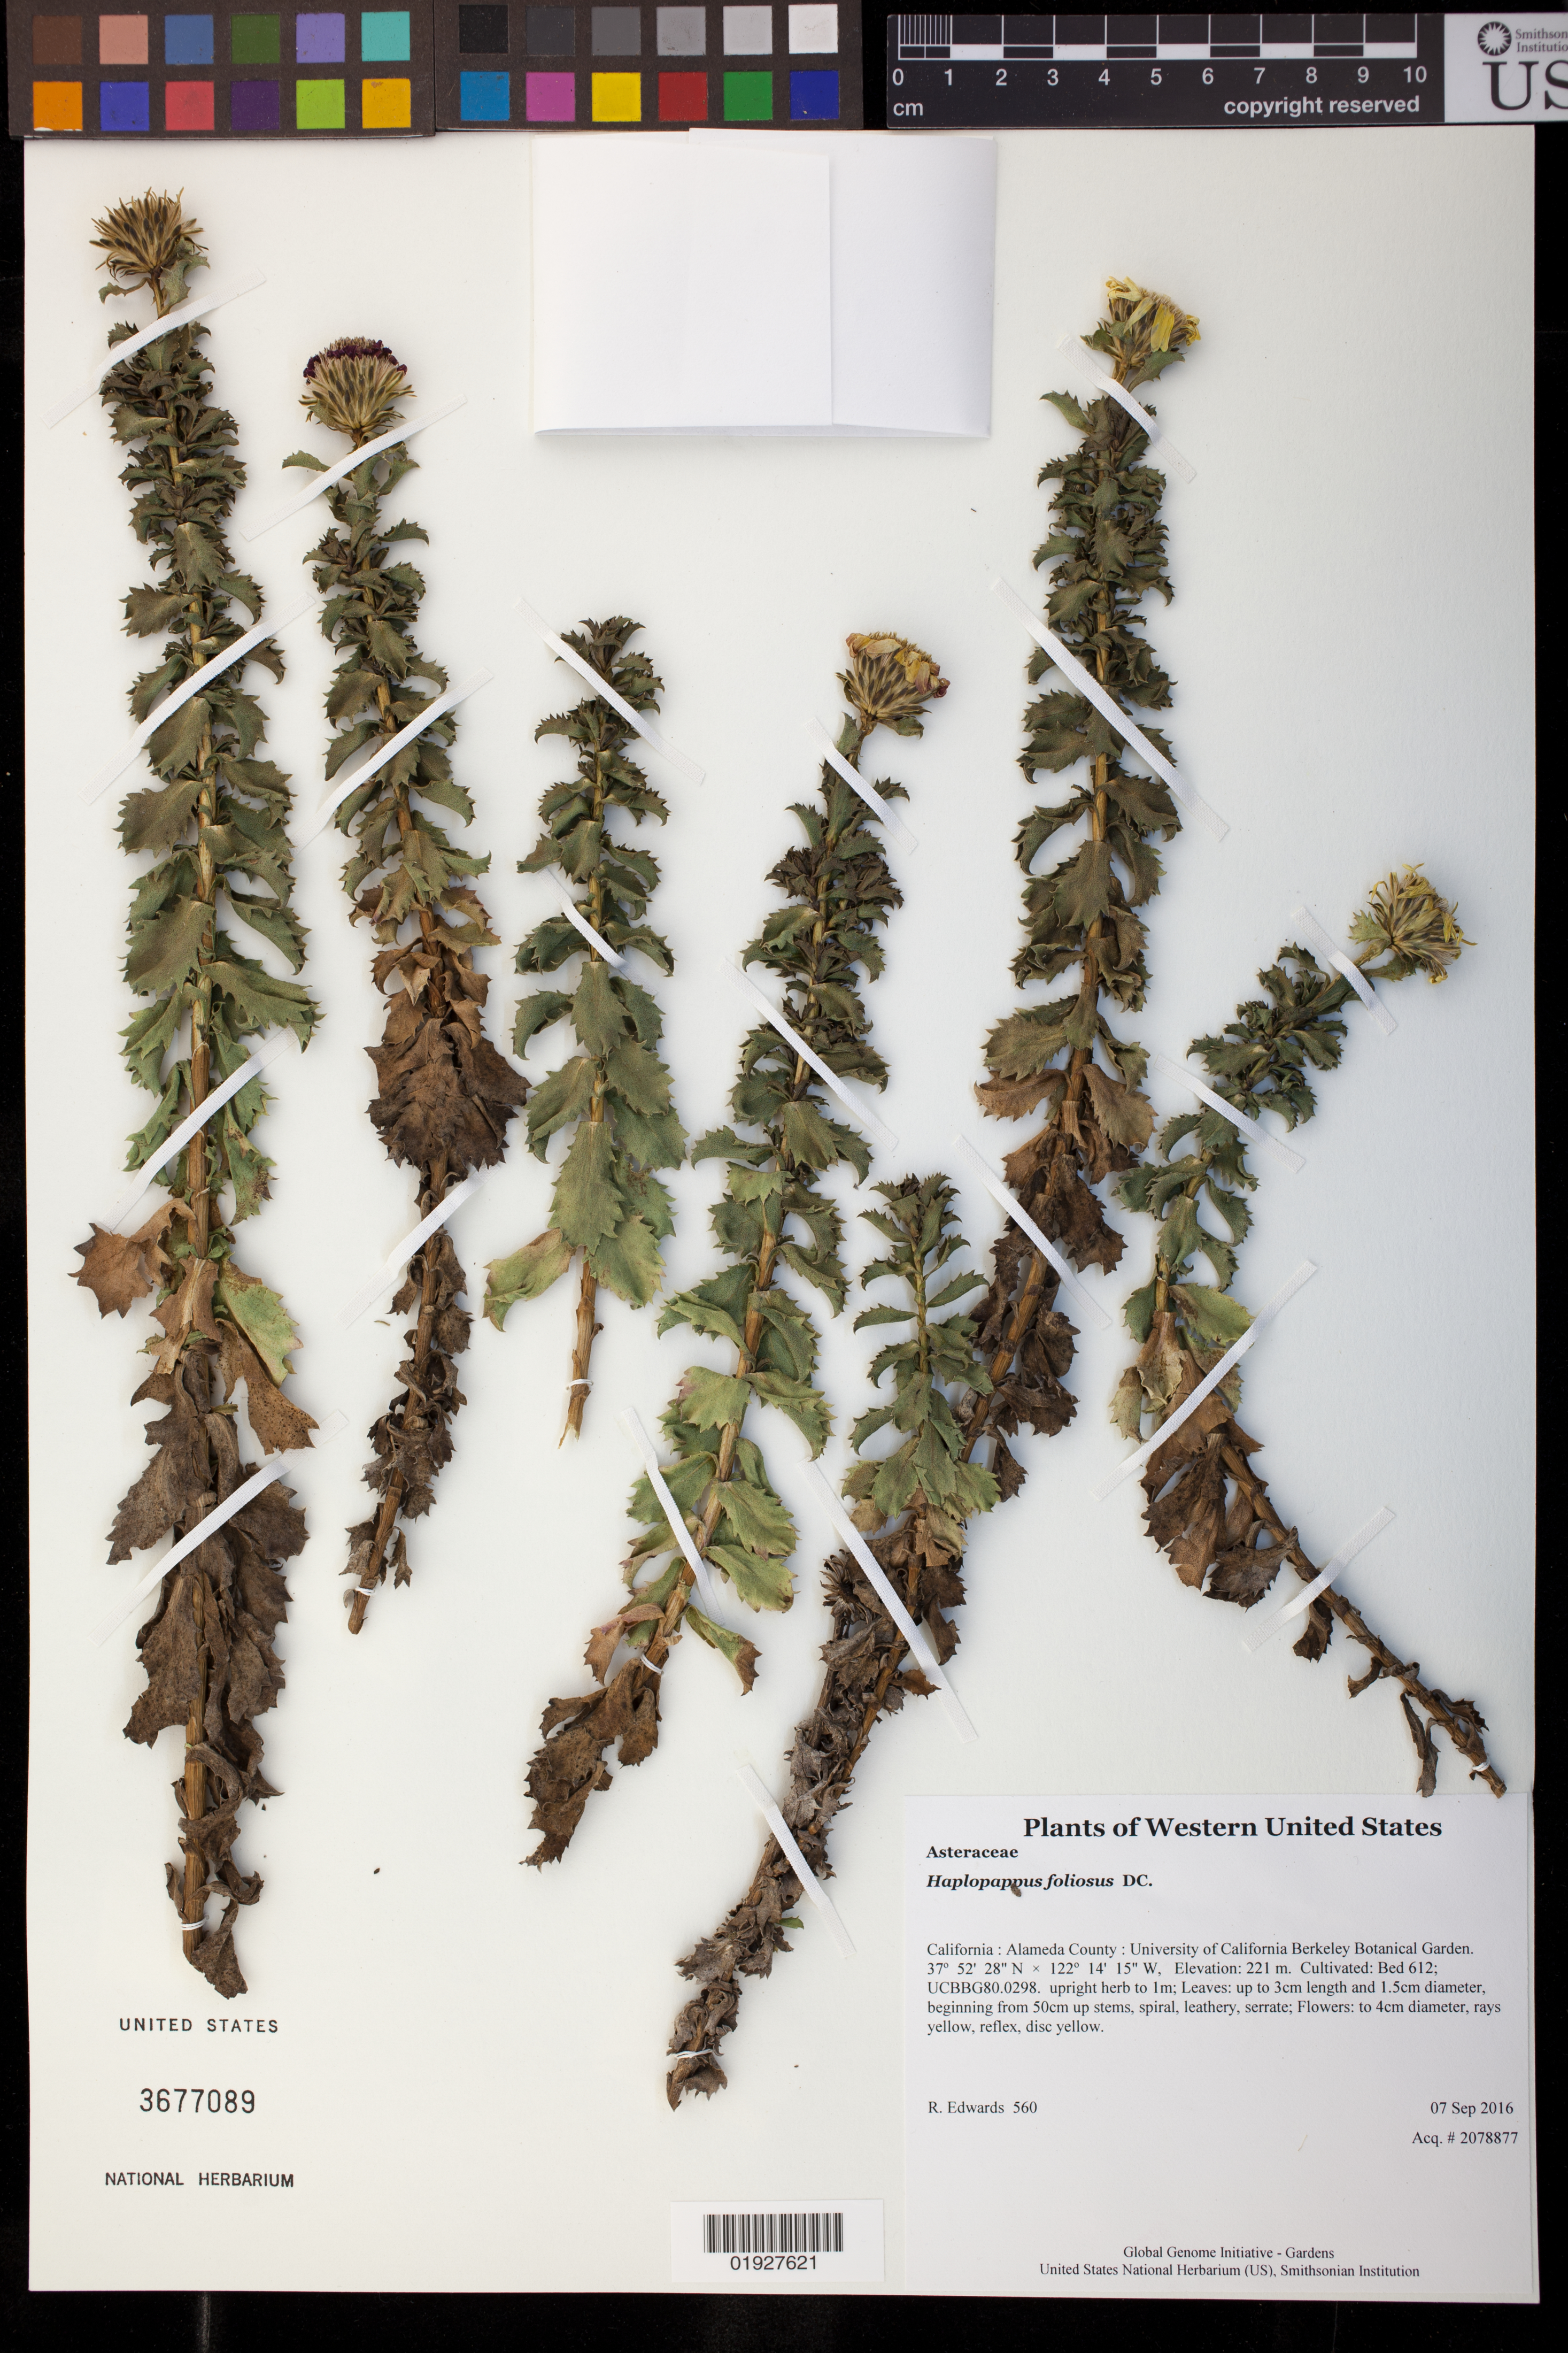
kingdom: Plantae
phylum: Tracheophyta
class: Magnoliopsida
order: Asterales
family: Asteraceae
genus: Haplopappus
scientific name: Haplopappus foliosus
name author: DC.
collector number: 560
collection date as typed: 7 September 2016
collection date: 2016-09-07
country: United States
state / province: California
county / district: Alameda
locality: University of California Berkeley Botanical Garden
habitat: Cultivated: Bed 612; UCBBG80.0298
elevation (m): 221.2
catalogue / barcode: US 3677089